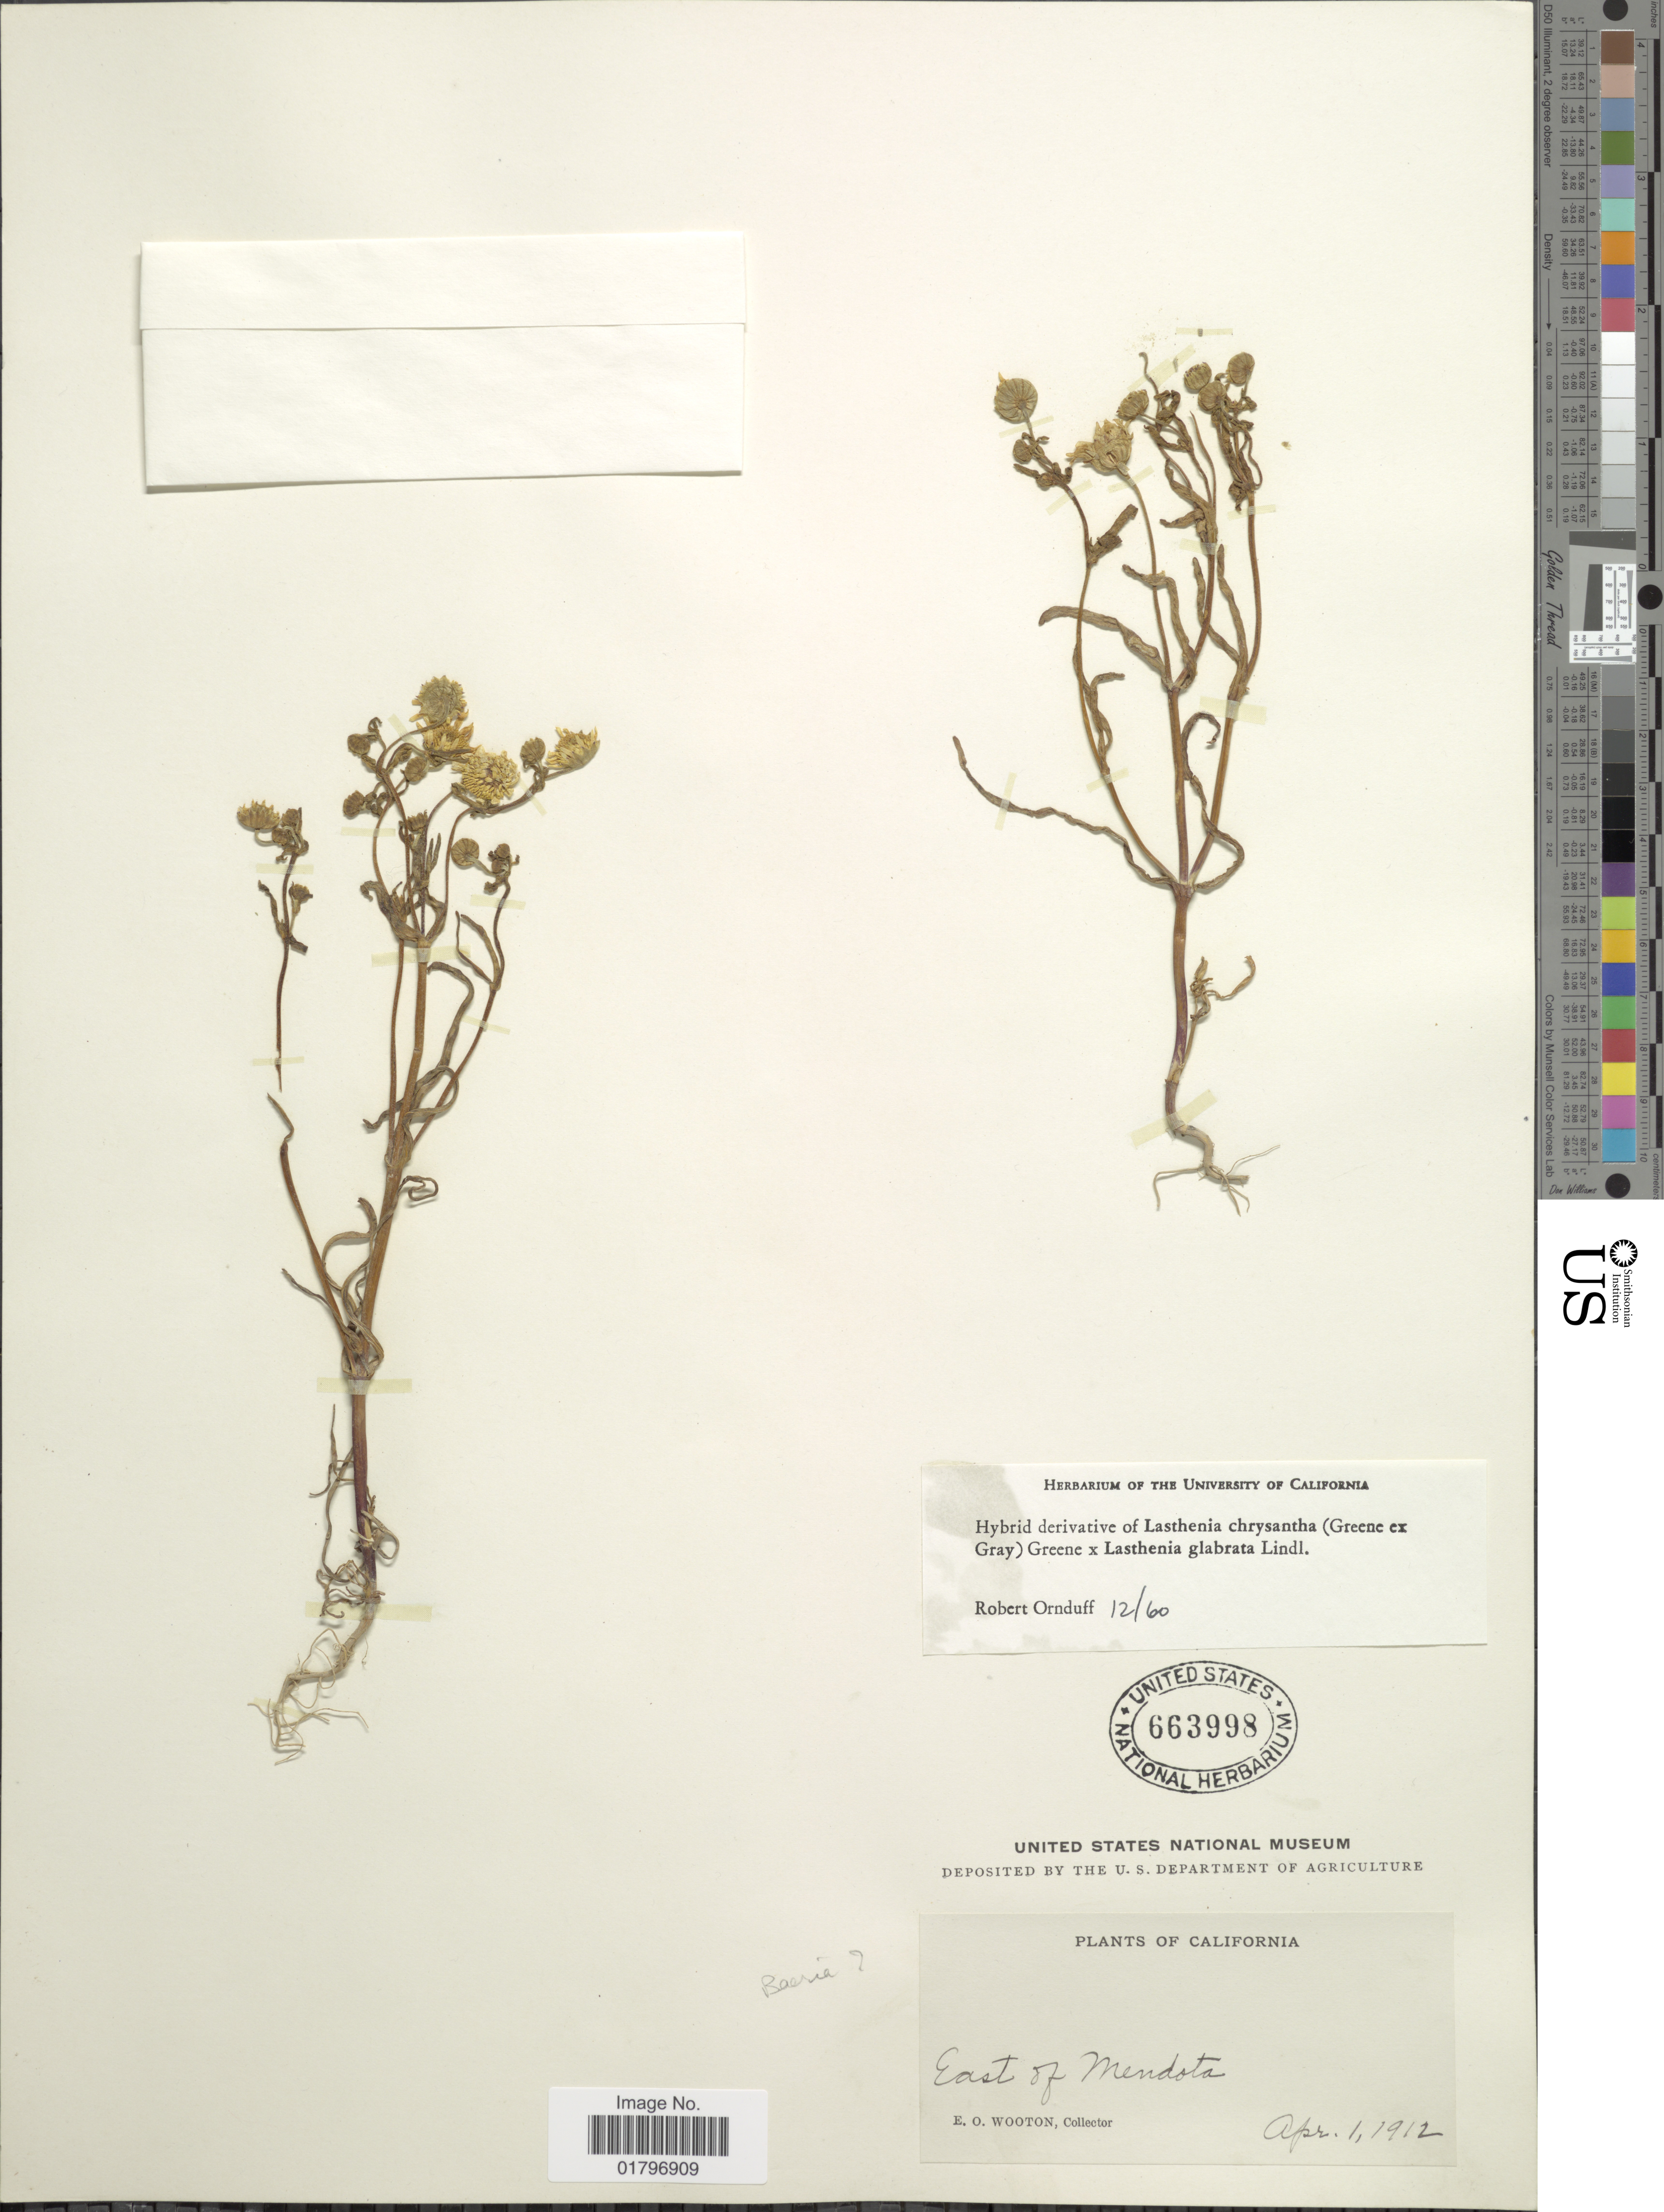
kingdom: Plantae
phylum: Tracheophyta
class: Magnoliopsida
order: Asterales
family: Asteraceae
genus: Lasthenia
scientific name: Lasthenia chrysantha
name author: (Greene ex A. Gray) Greene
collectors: E. O. Wooton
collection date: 1912-04-01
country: United States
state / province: California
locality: East of Mendota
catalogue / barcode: US 663998